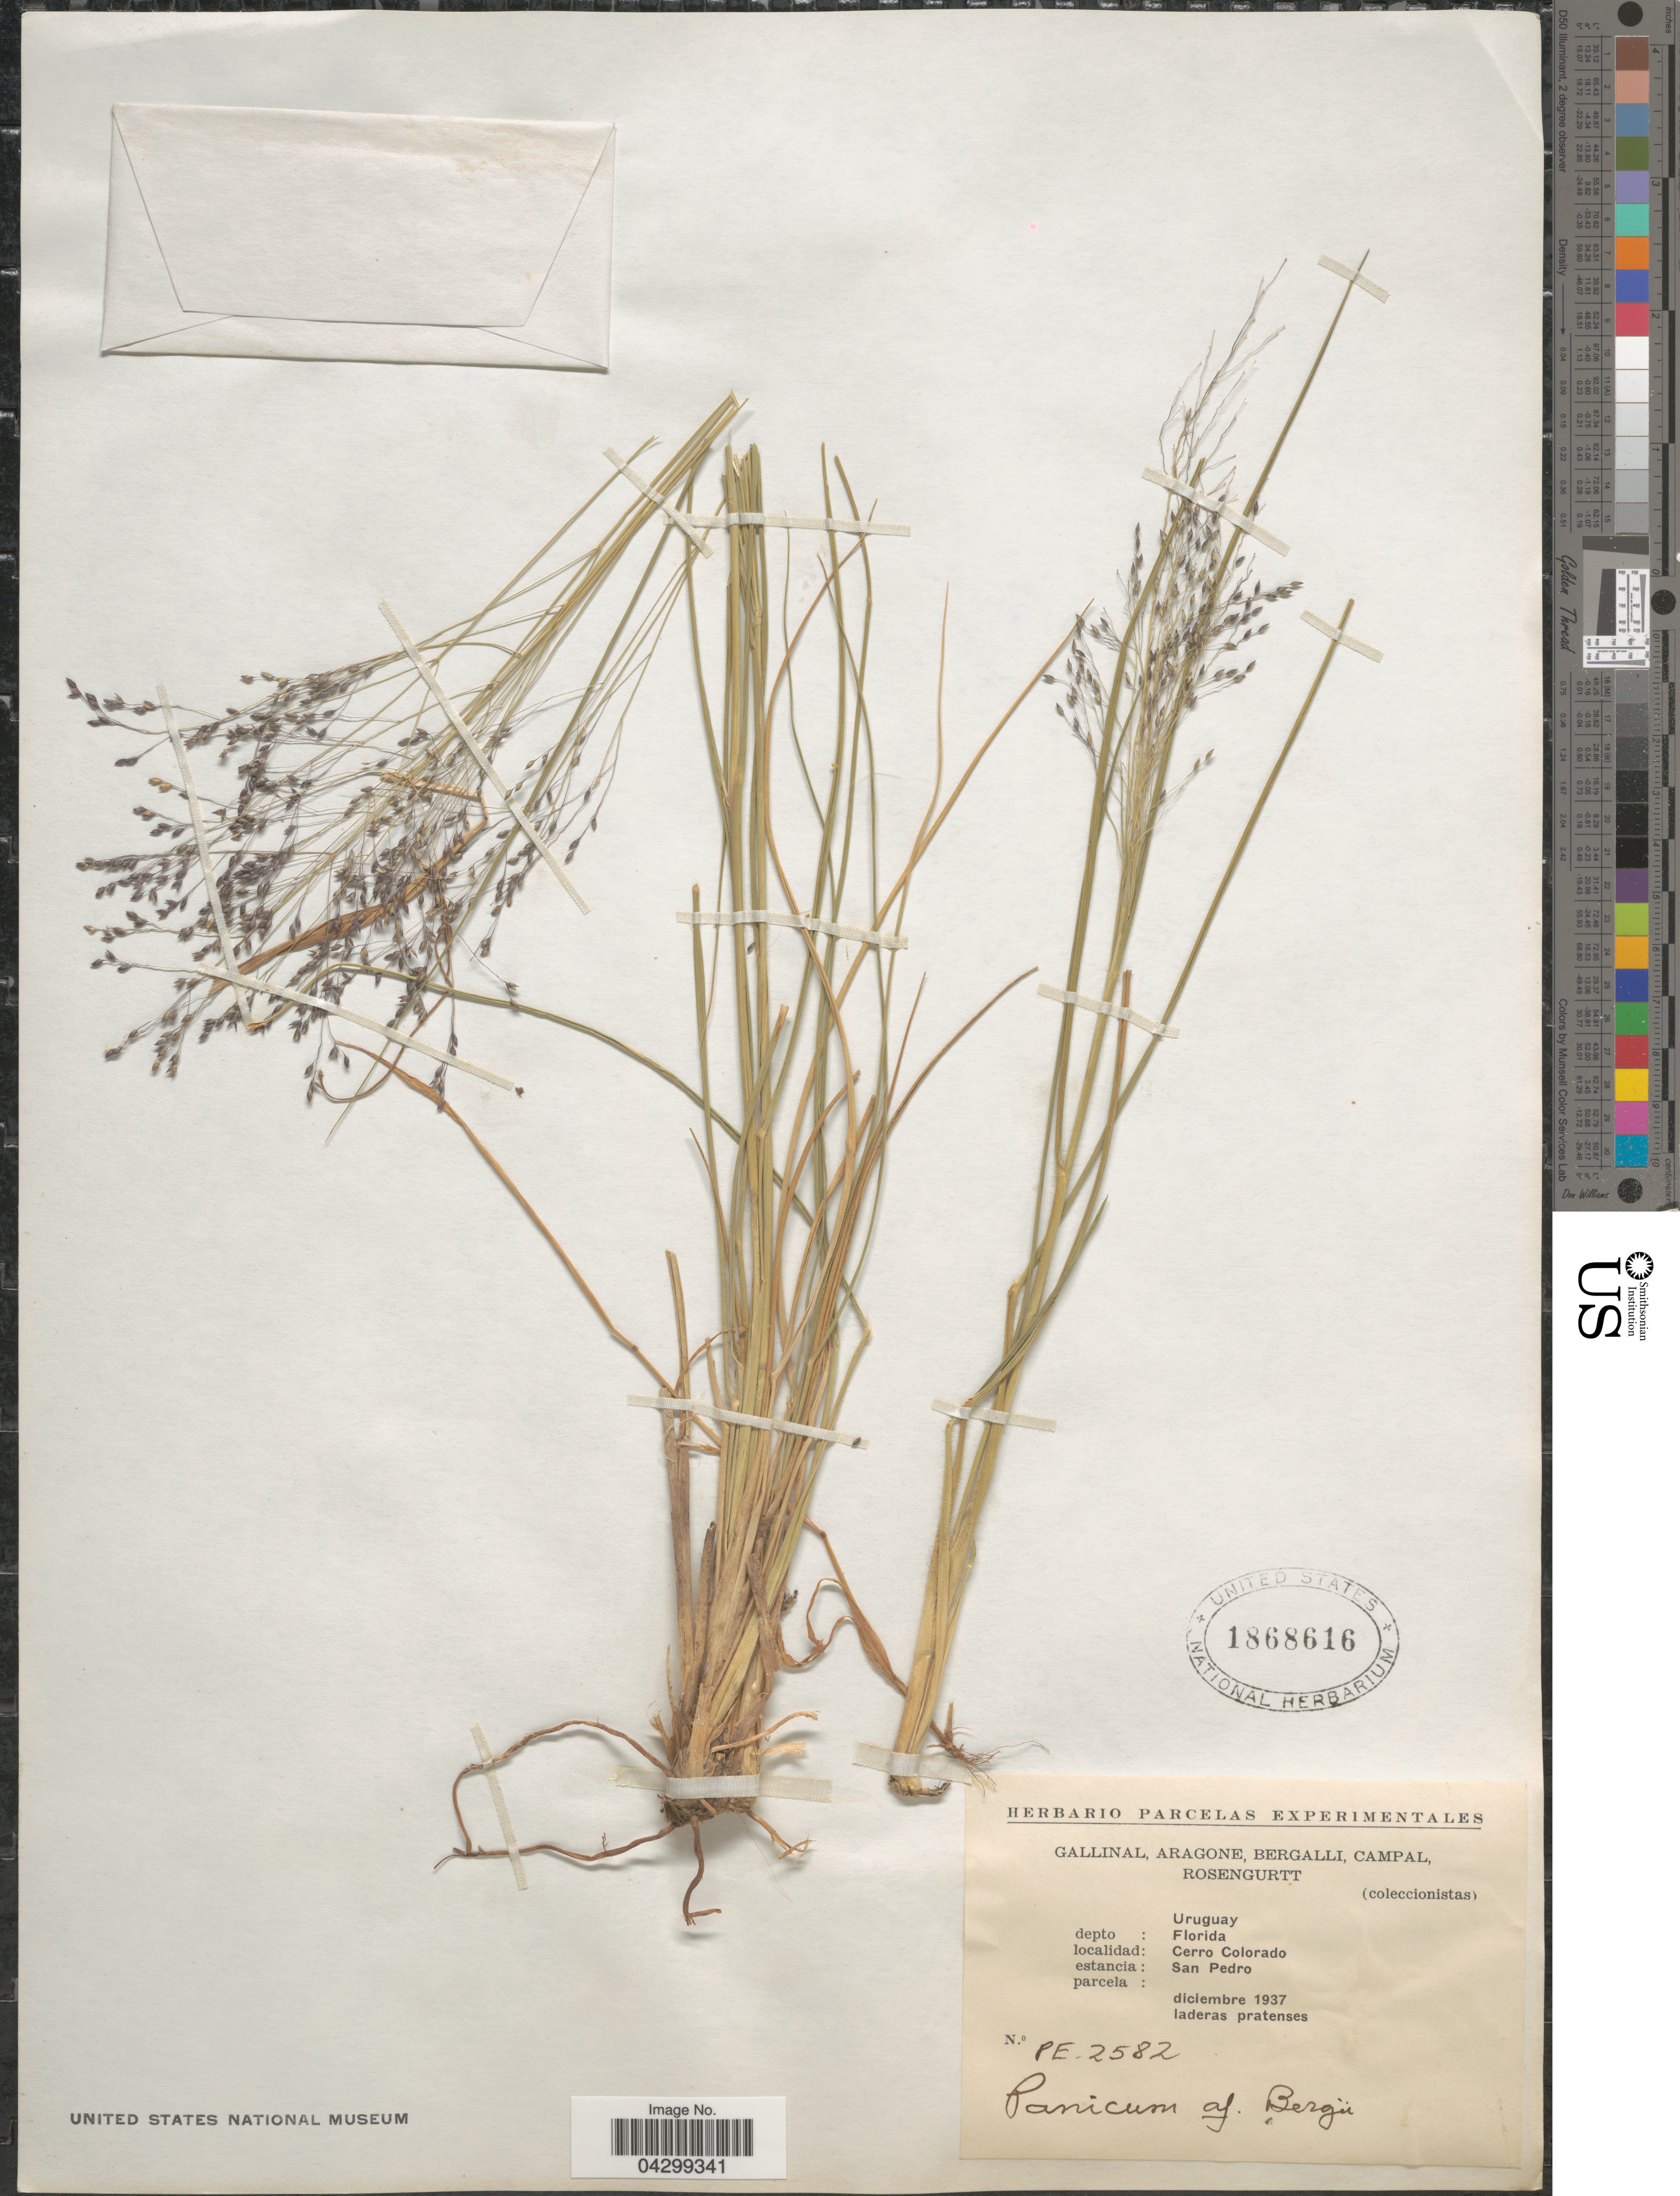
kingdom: Plantae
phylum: Tracheophyta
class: Liliopsida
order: Poales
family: Poaceae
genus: Panicum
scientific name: Panicum bergii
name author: Arechav.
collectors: -. Gallinal, -- Aragone, -- Bergalli, -- Campal & Rosengurtt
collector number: PE-2582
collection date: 1937-12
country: Uruguay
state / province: Florida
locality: Depto: Florida. Cerro Colorado. Estancia: San Pedro.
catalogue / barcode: US 1868616